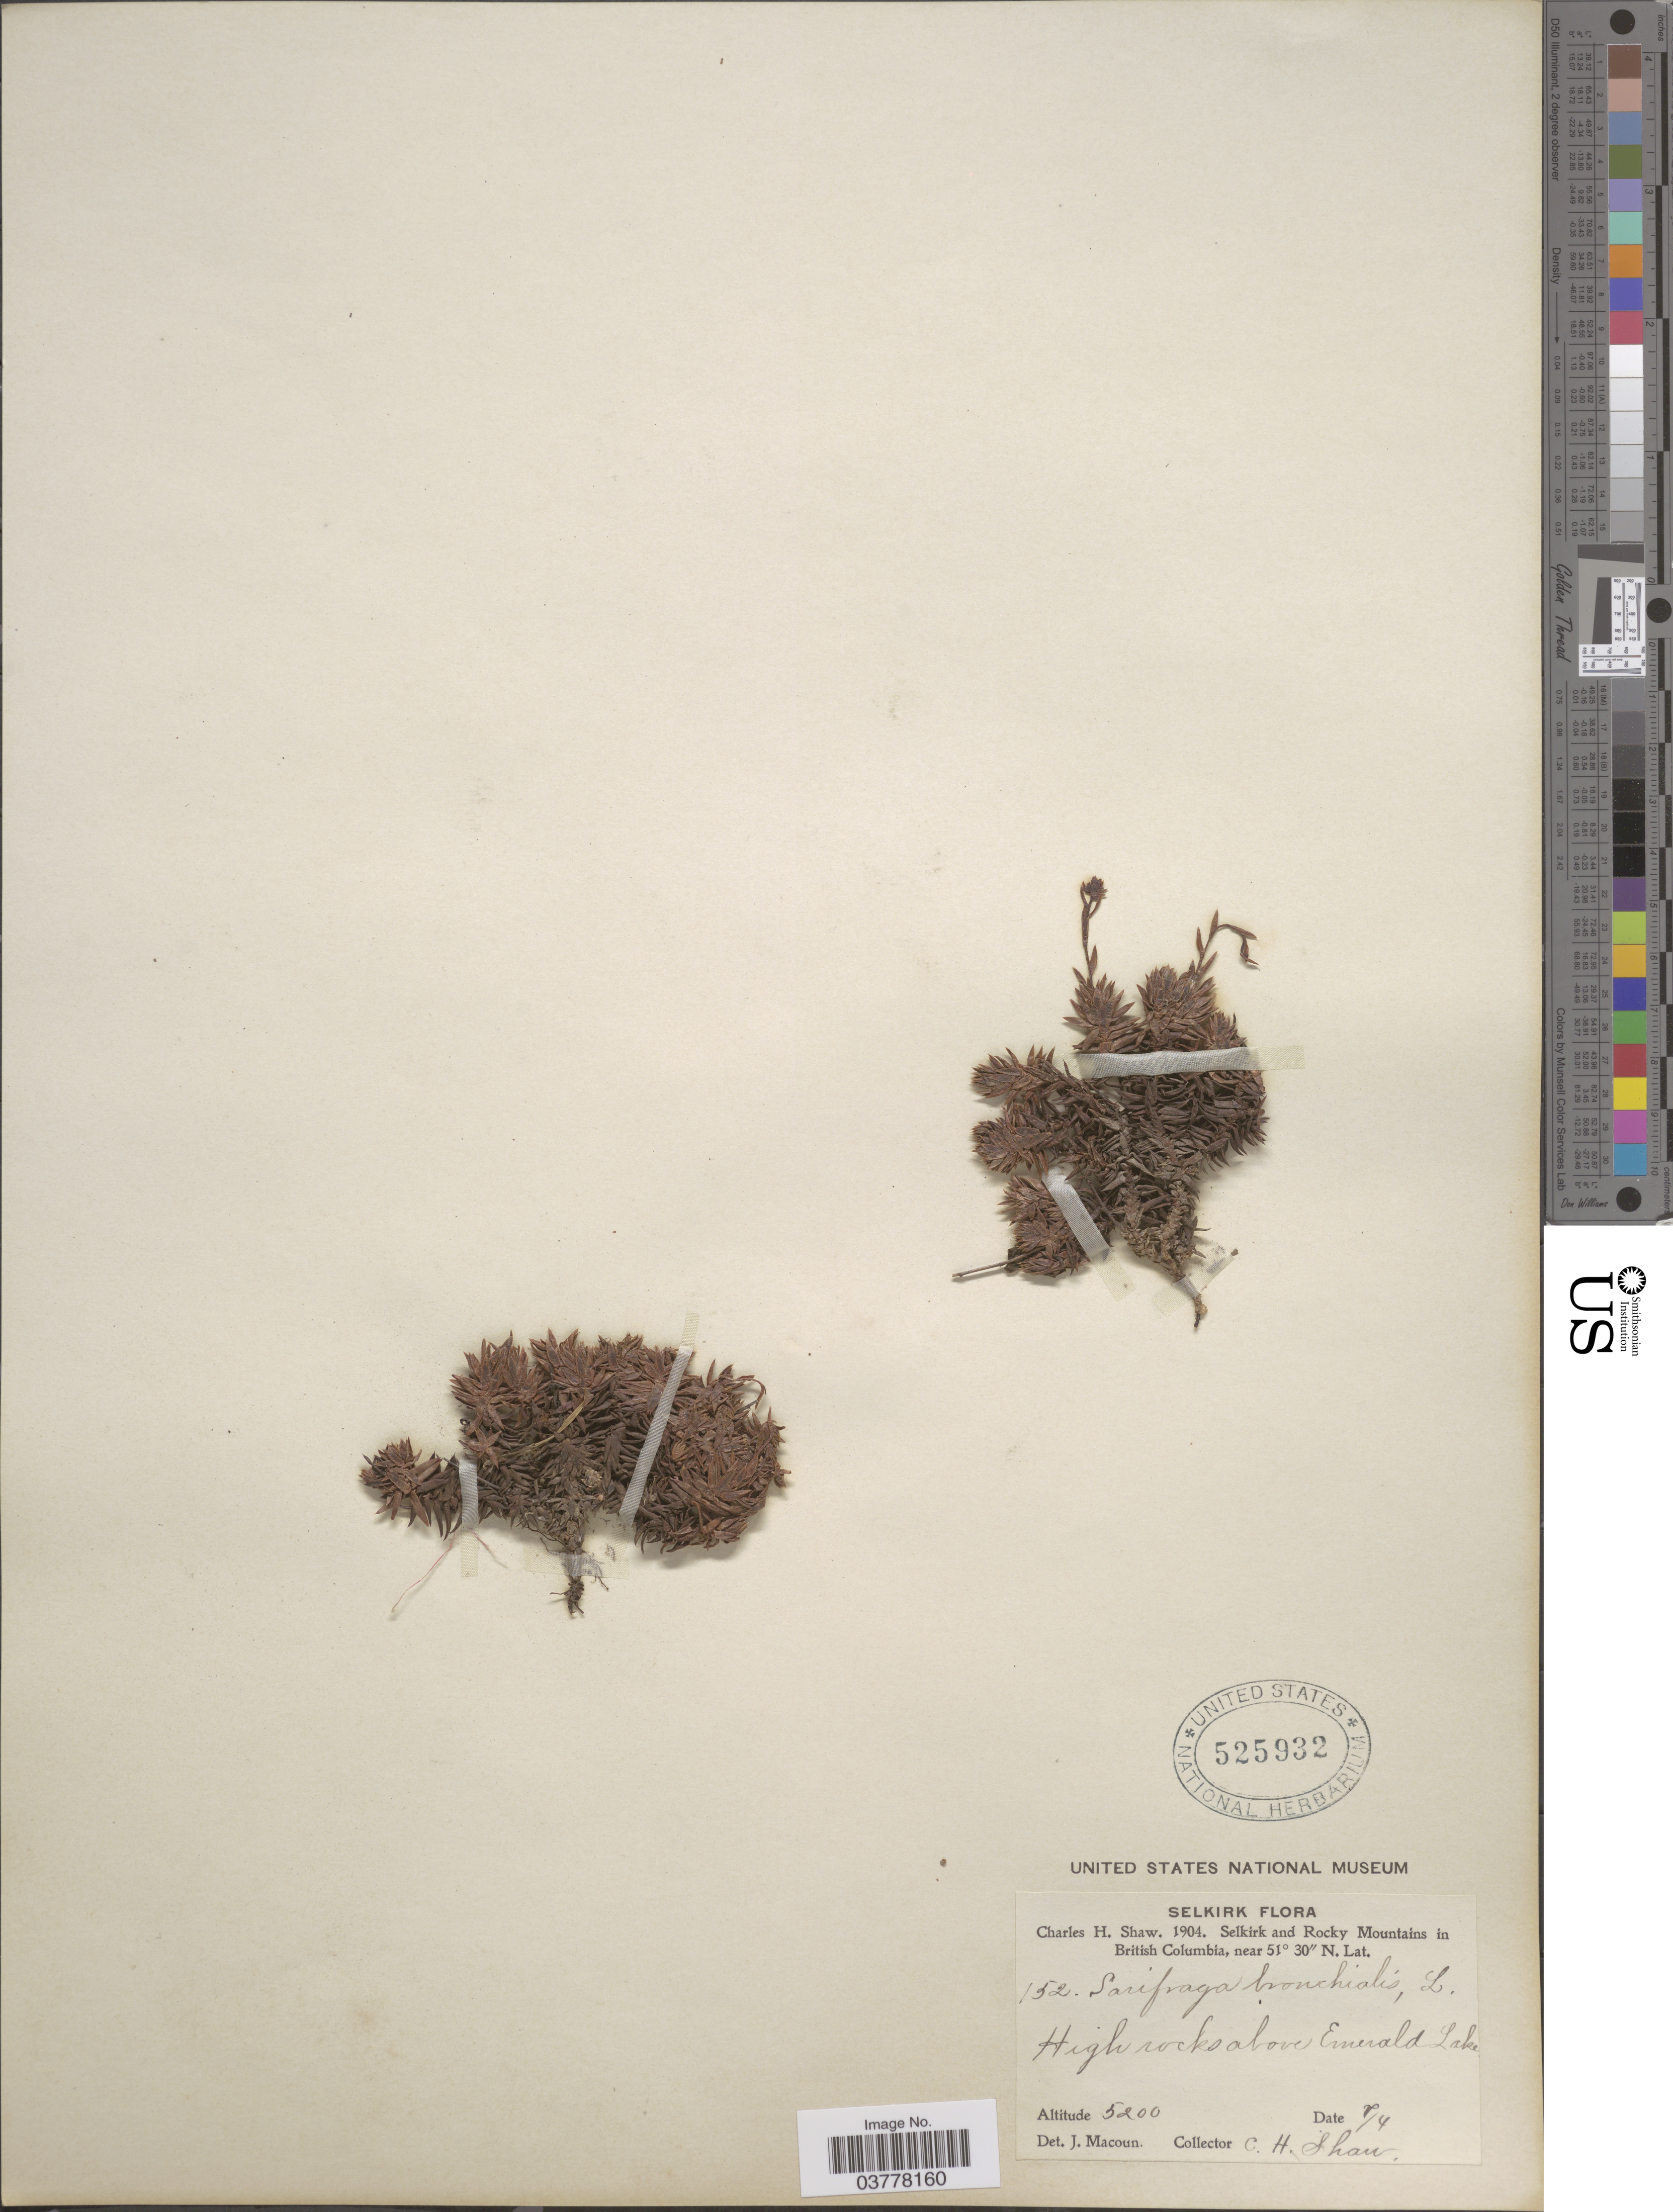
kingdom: Plantae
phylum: Tracheophyta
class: Magnoliopsida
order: Saxifragales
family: Saxifragaceae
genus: Saxifraga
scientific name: Saxifraga bronchialis subsp. austromontana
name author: (Wiegand) Piper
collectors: C. H. Shaw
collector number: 152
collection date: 1904-04-07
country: Canada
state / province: British Columbia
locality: Selkirk and Rocky Mountains in British Columbia. High rocks above Emerald Lake.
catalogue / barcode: US 525932